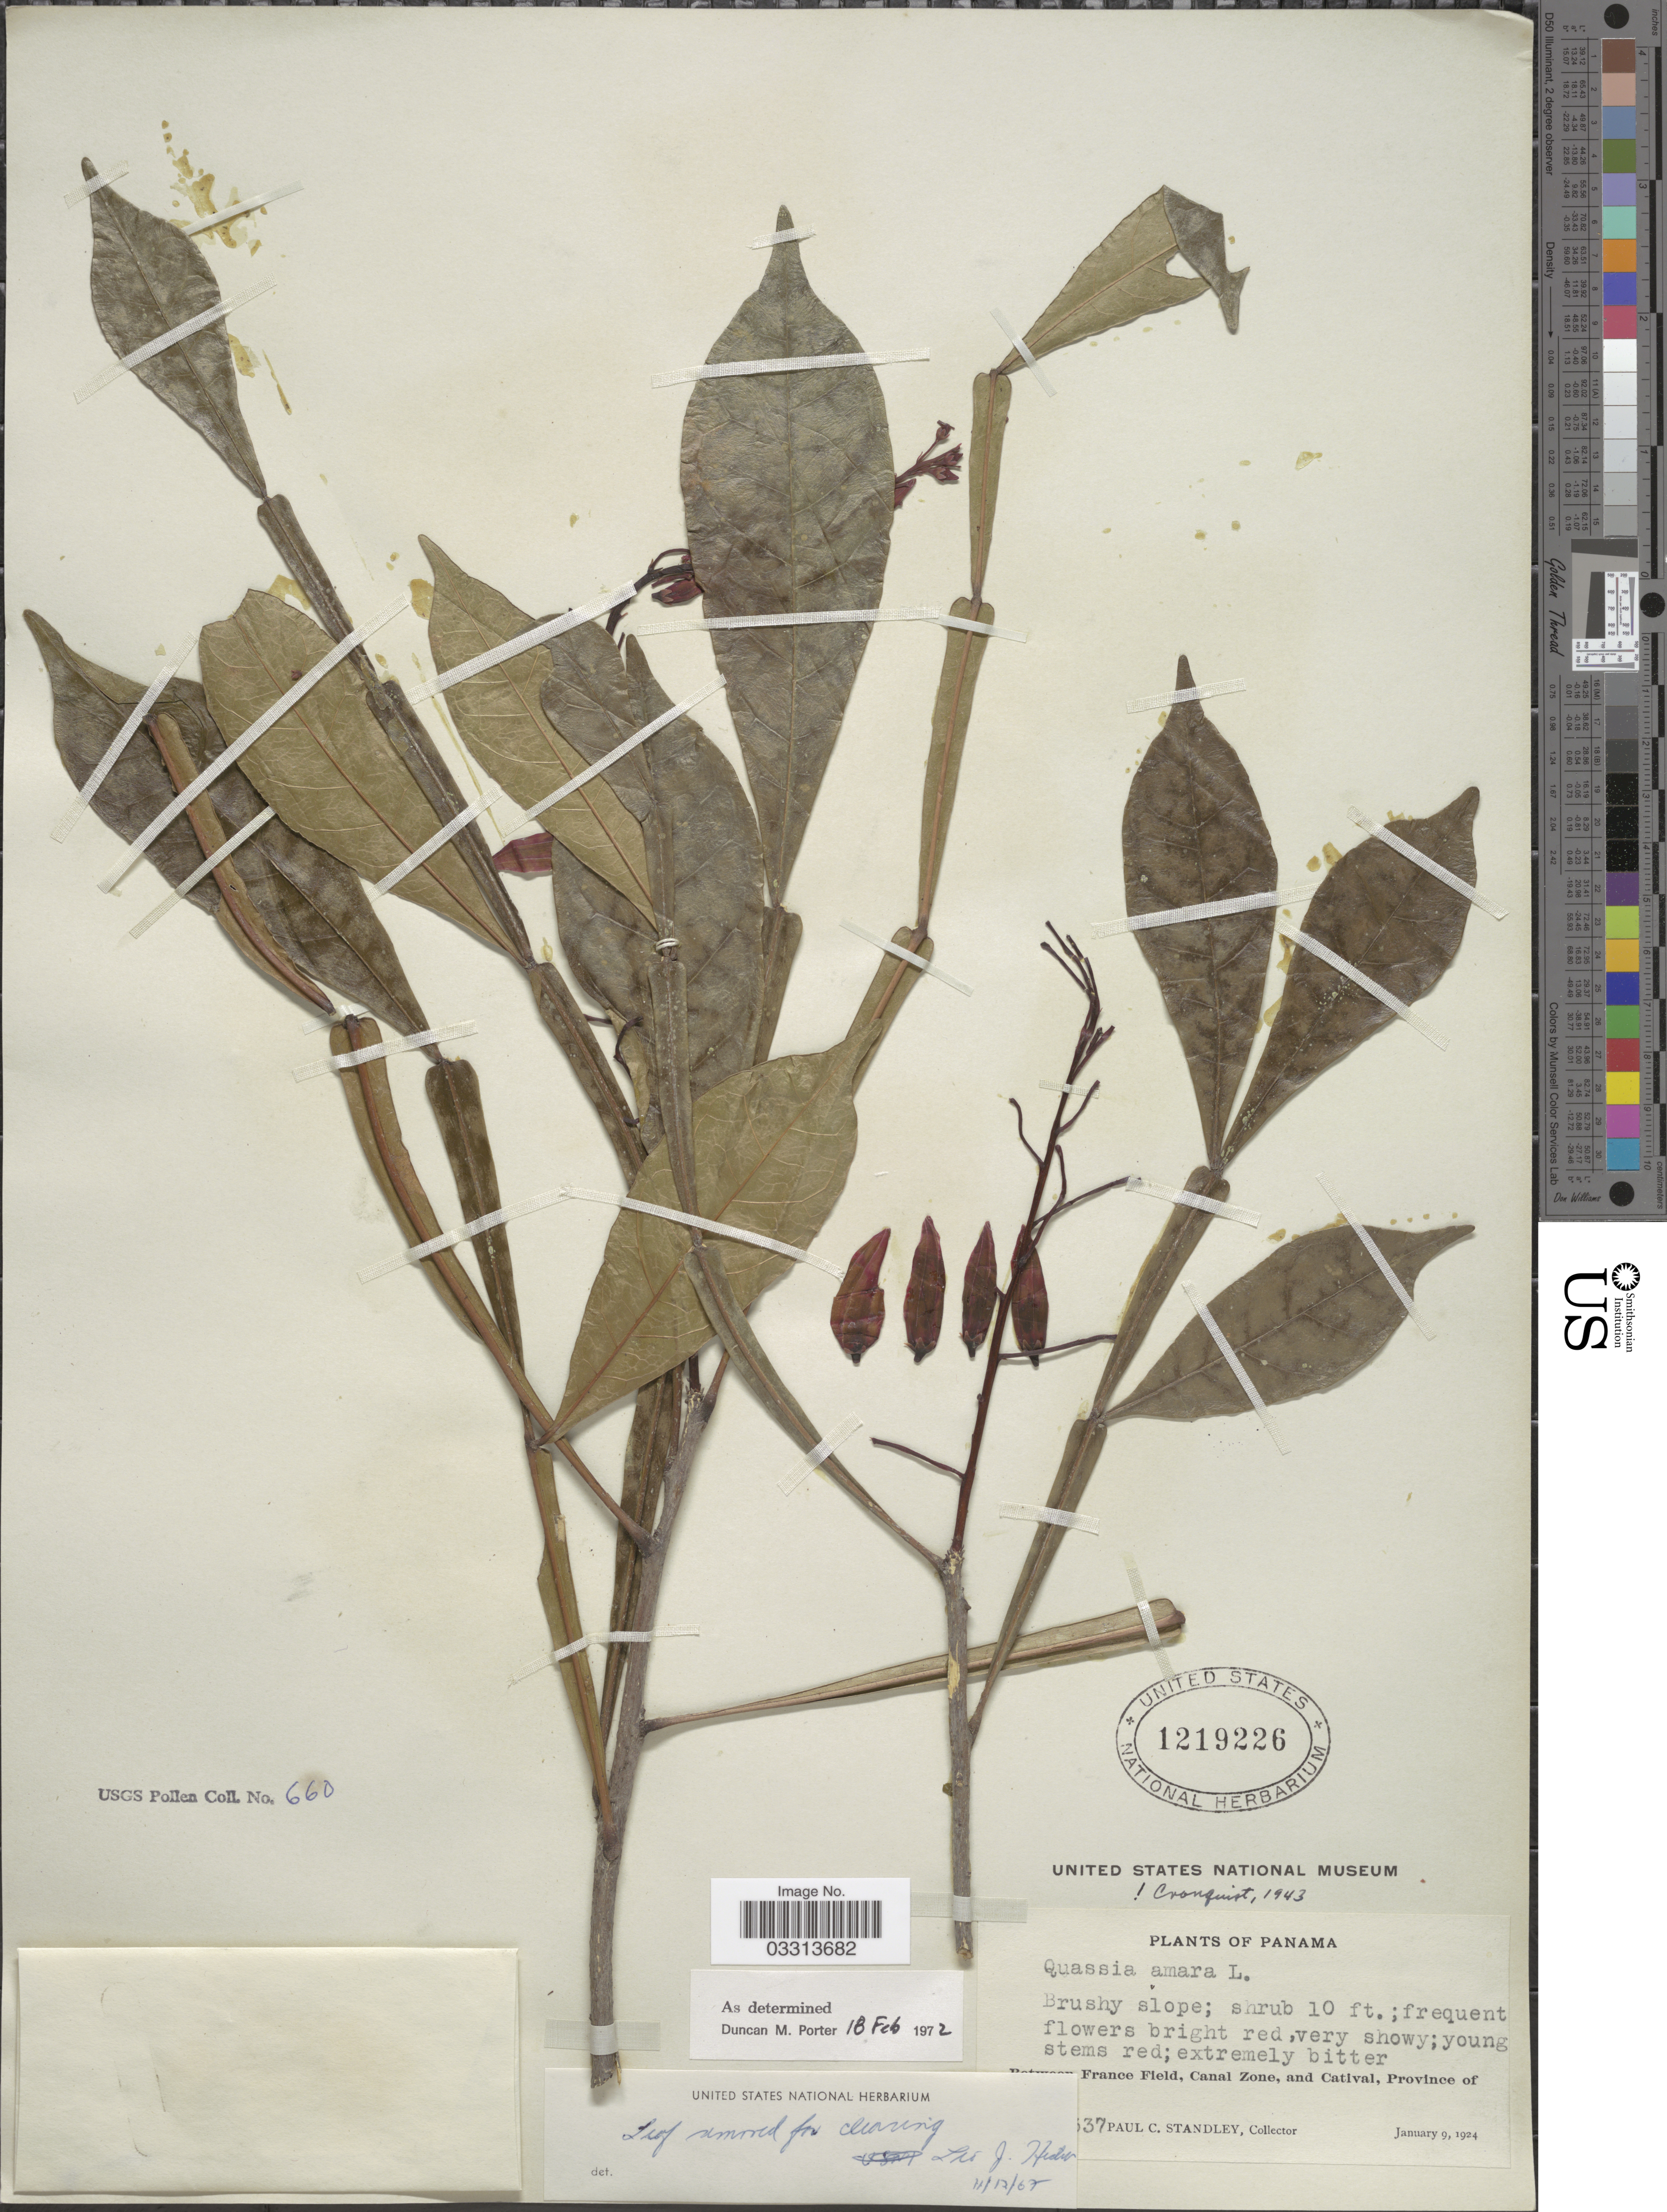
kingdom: Plantae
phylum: Tracheophyta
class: Magnoliopsida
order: Sapindales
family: Simaroubaceae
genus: Quassia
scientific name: Quassia amara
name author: L.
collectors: P. C. Standley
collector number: !37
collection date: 1924-01-09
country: Panama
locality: Between France Field, Canal Zone, and Catival, Province of [illegible text].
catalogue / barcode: US 1219226